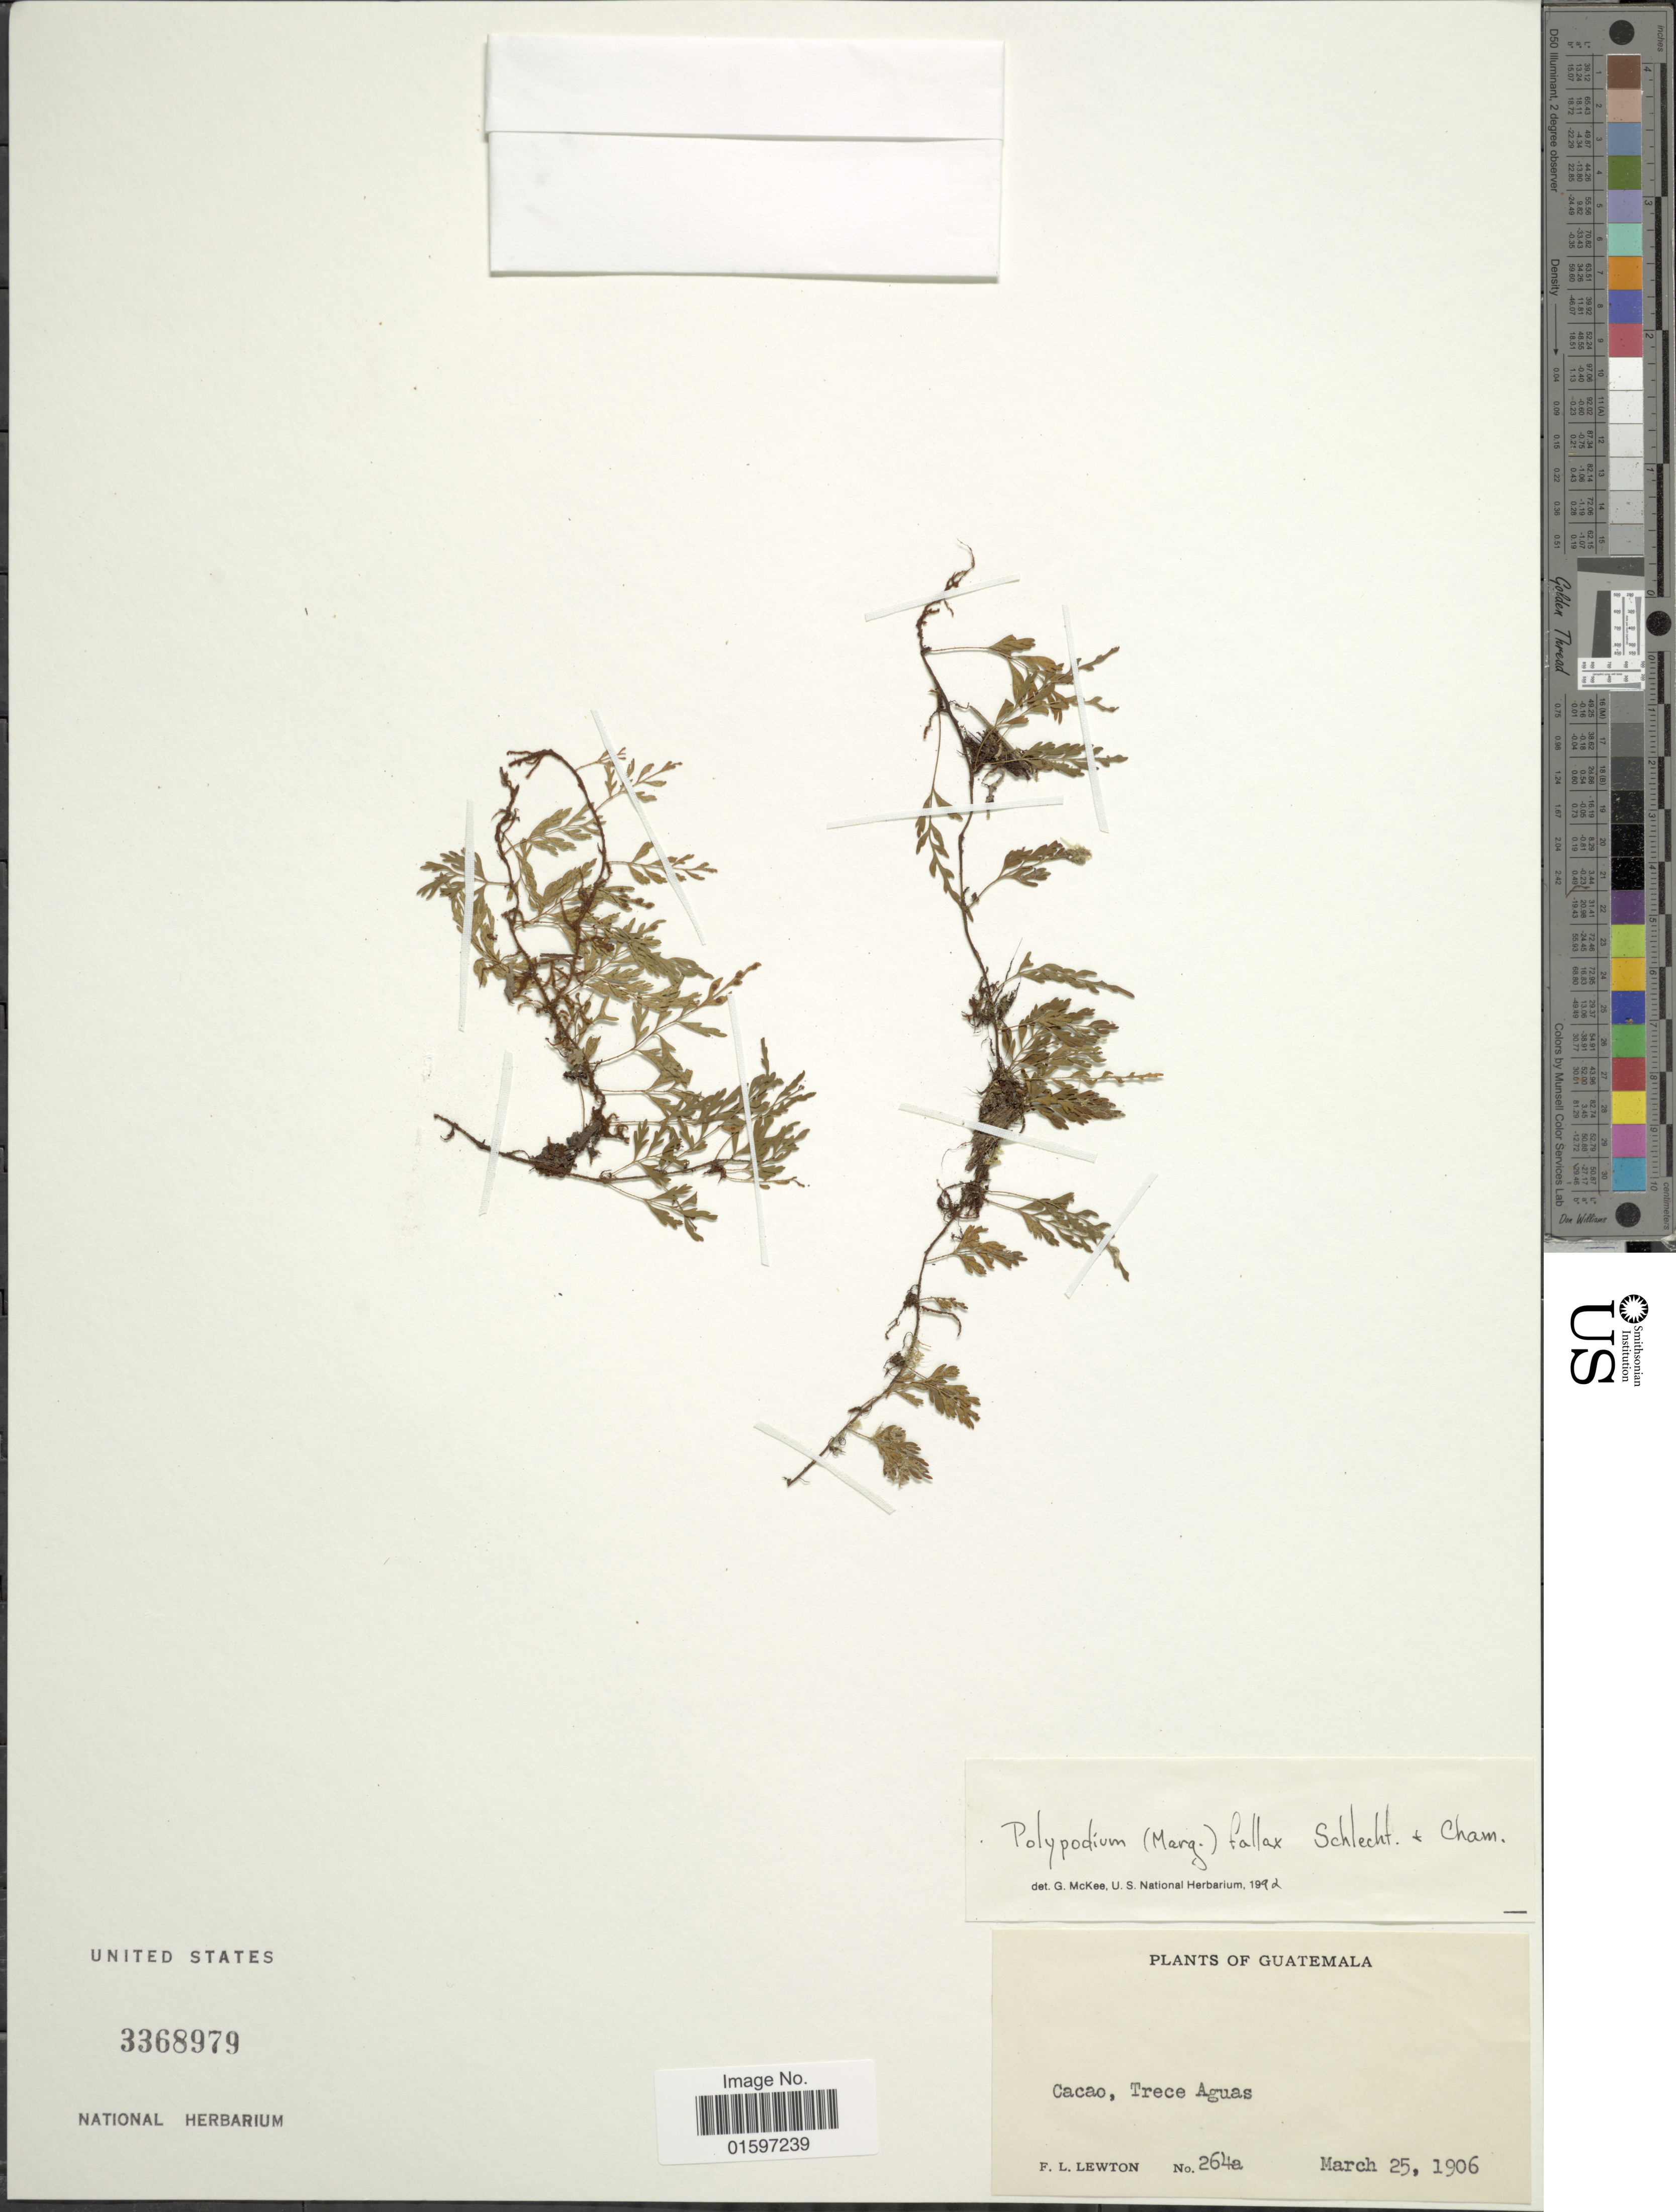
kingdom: Plantae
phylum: Tracheophyta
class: Polypodiopsida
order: Polypodiales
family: Polypodiaceae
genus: Pleopeltis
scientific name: Pleopeltis fallax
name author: (Schltdl. & Cham.) Mickel & Beitel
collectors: F. L. Lewton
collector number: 264a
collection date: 1906-03-25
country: Guatemala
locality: Cacao, Trece Aguas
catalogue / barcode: US 3368979